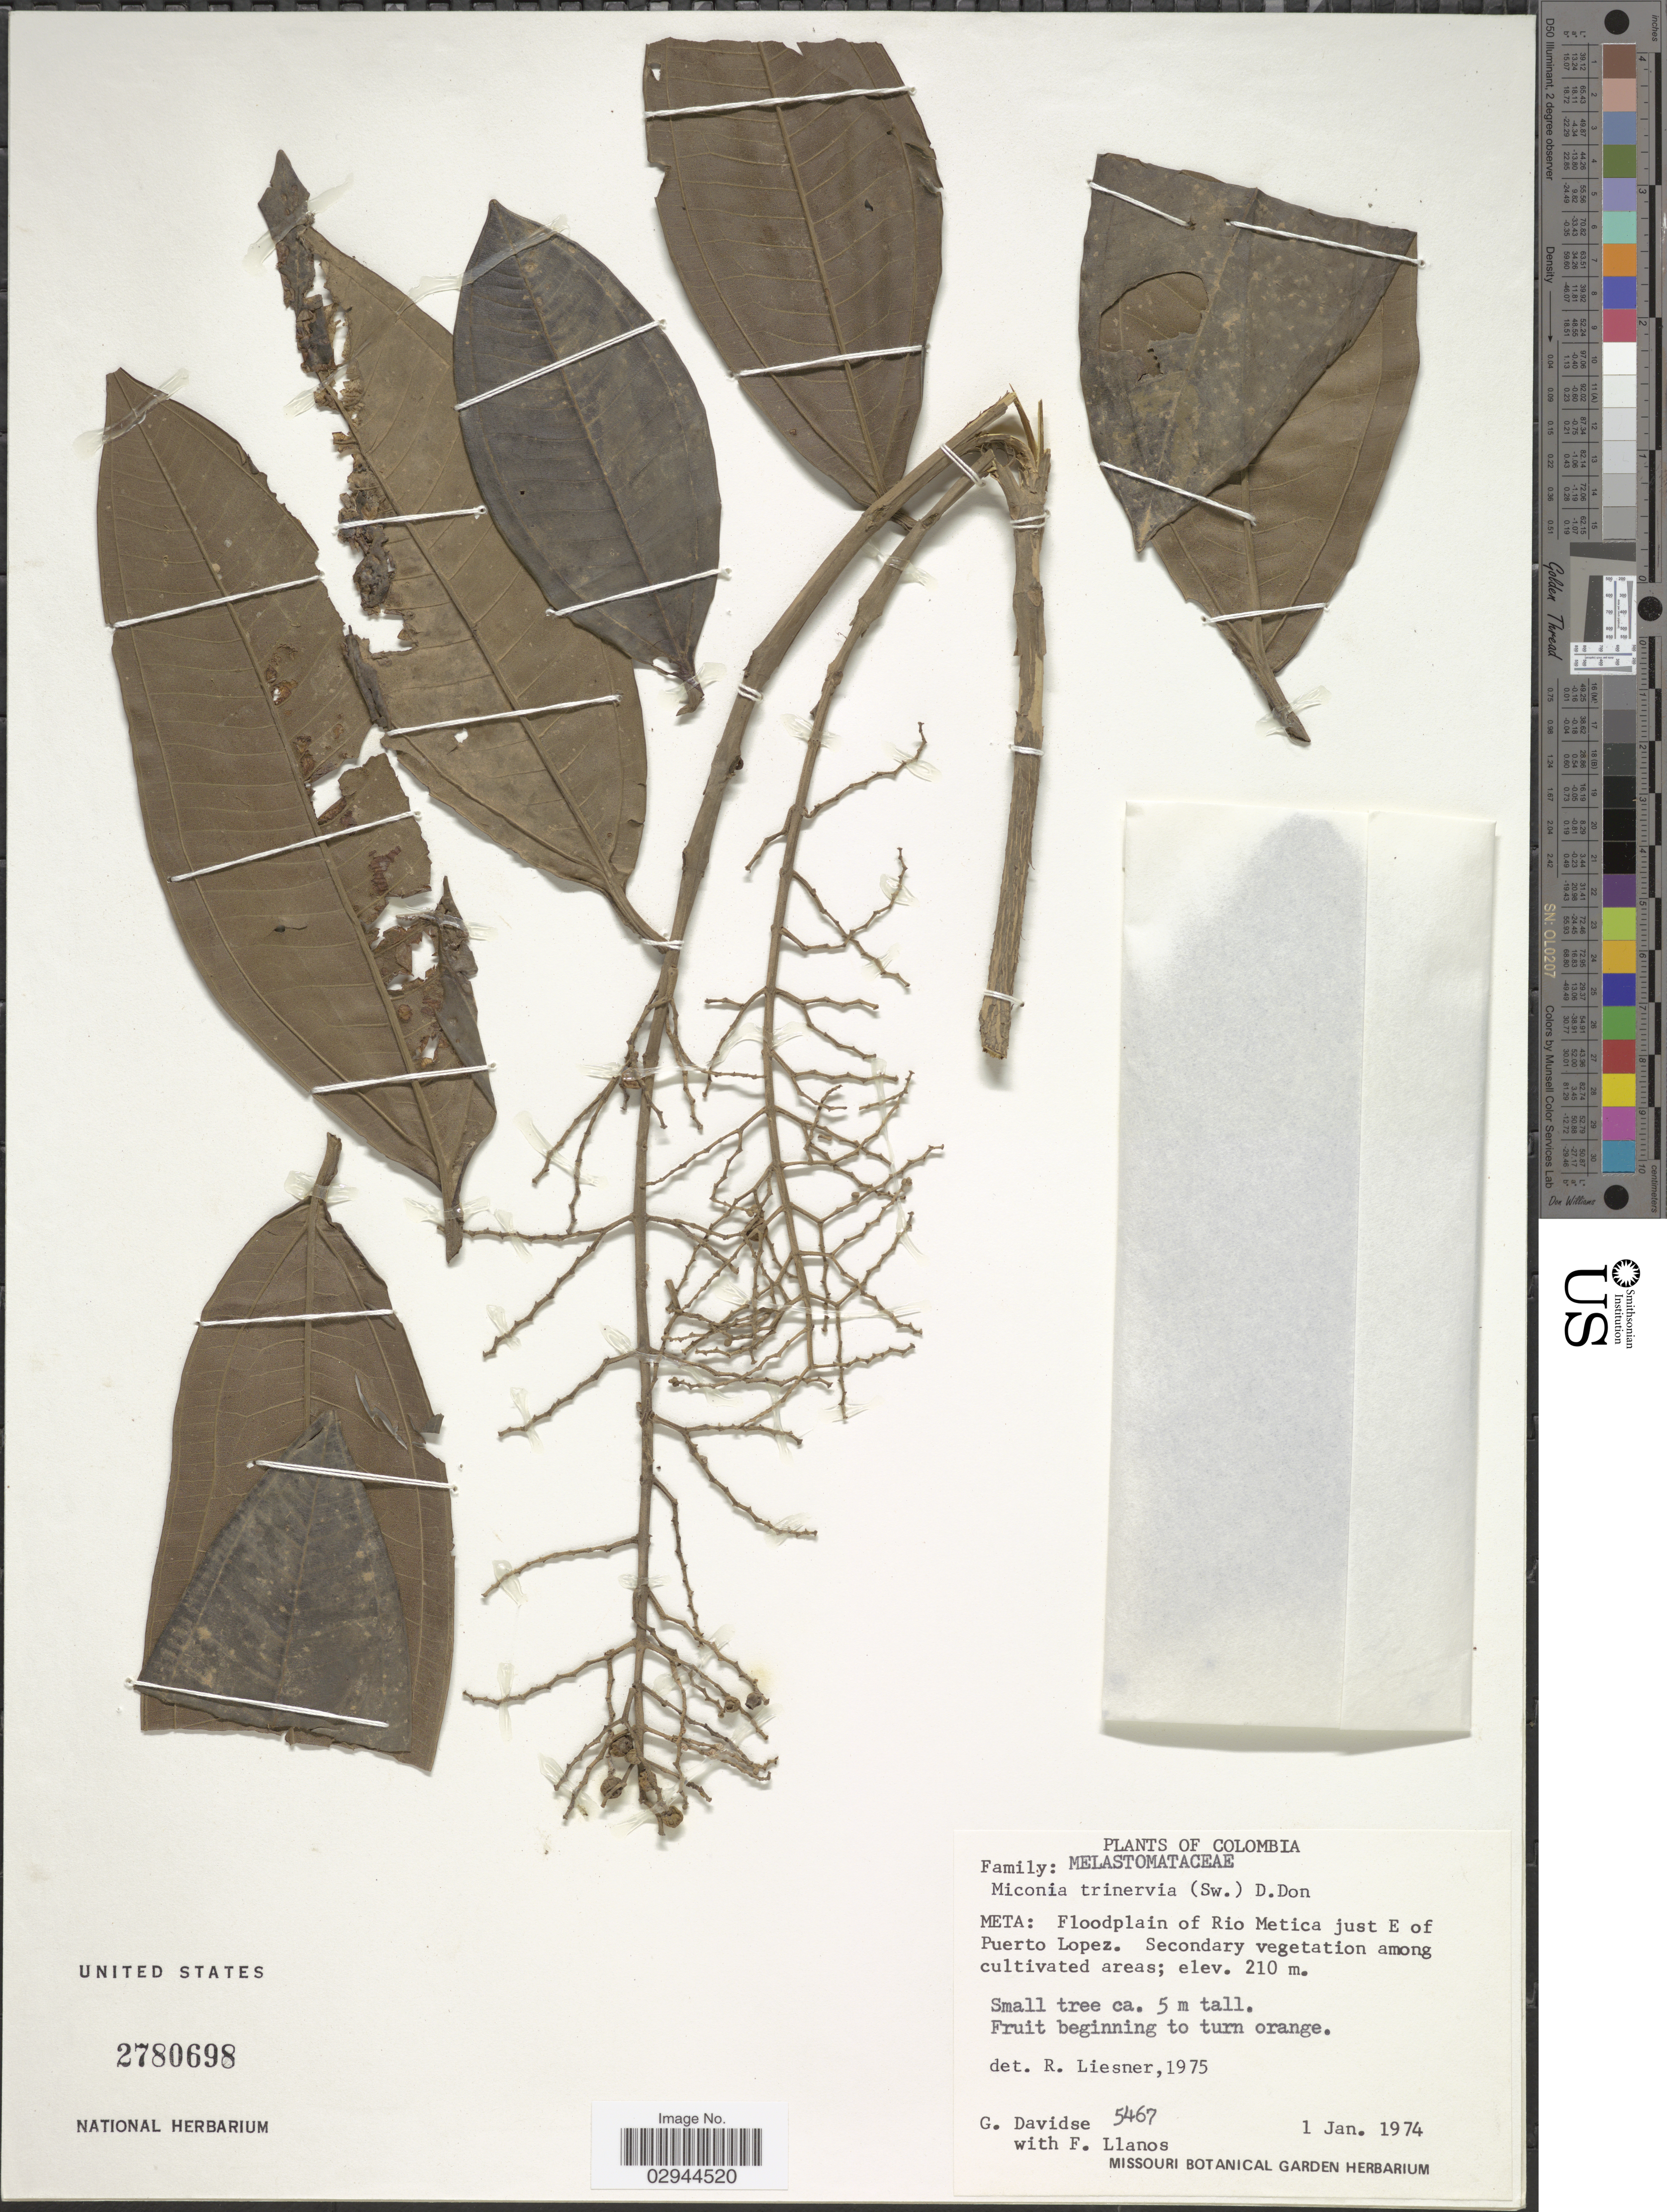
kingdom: Plantae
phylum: Tracheophyta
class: Magnoliopsida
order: Myrtales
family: Melastomataceae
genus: Miconia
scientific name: Miconia trinervia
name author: (Sw.) D. Don ex Loudon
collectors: G. Davidse & F. Llanos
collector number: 5467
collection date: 1974-01-01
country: Colombia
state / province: Meta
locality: Floodplain of Rio Metica just E of Puerto Lopez.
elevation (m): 210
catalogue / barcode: US 2780698